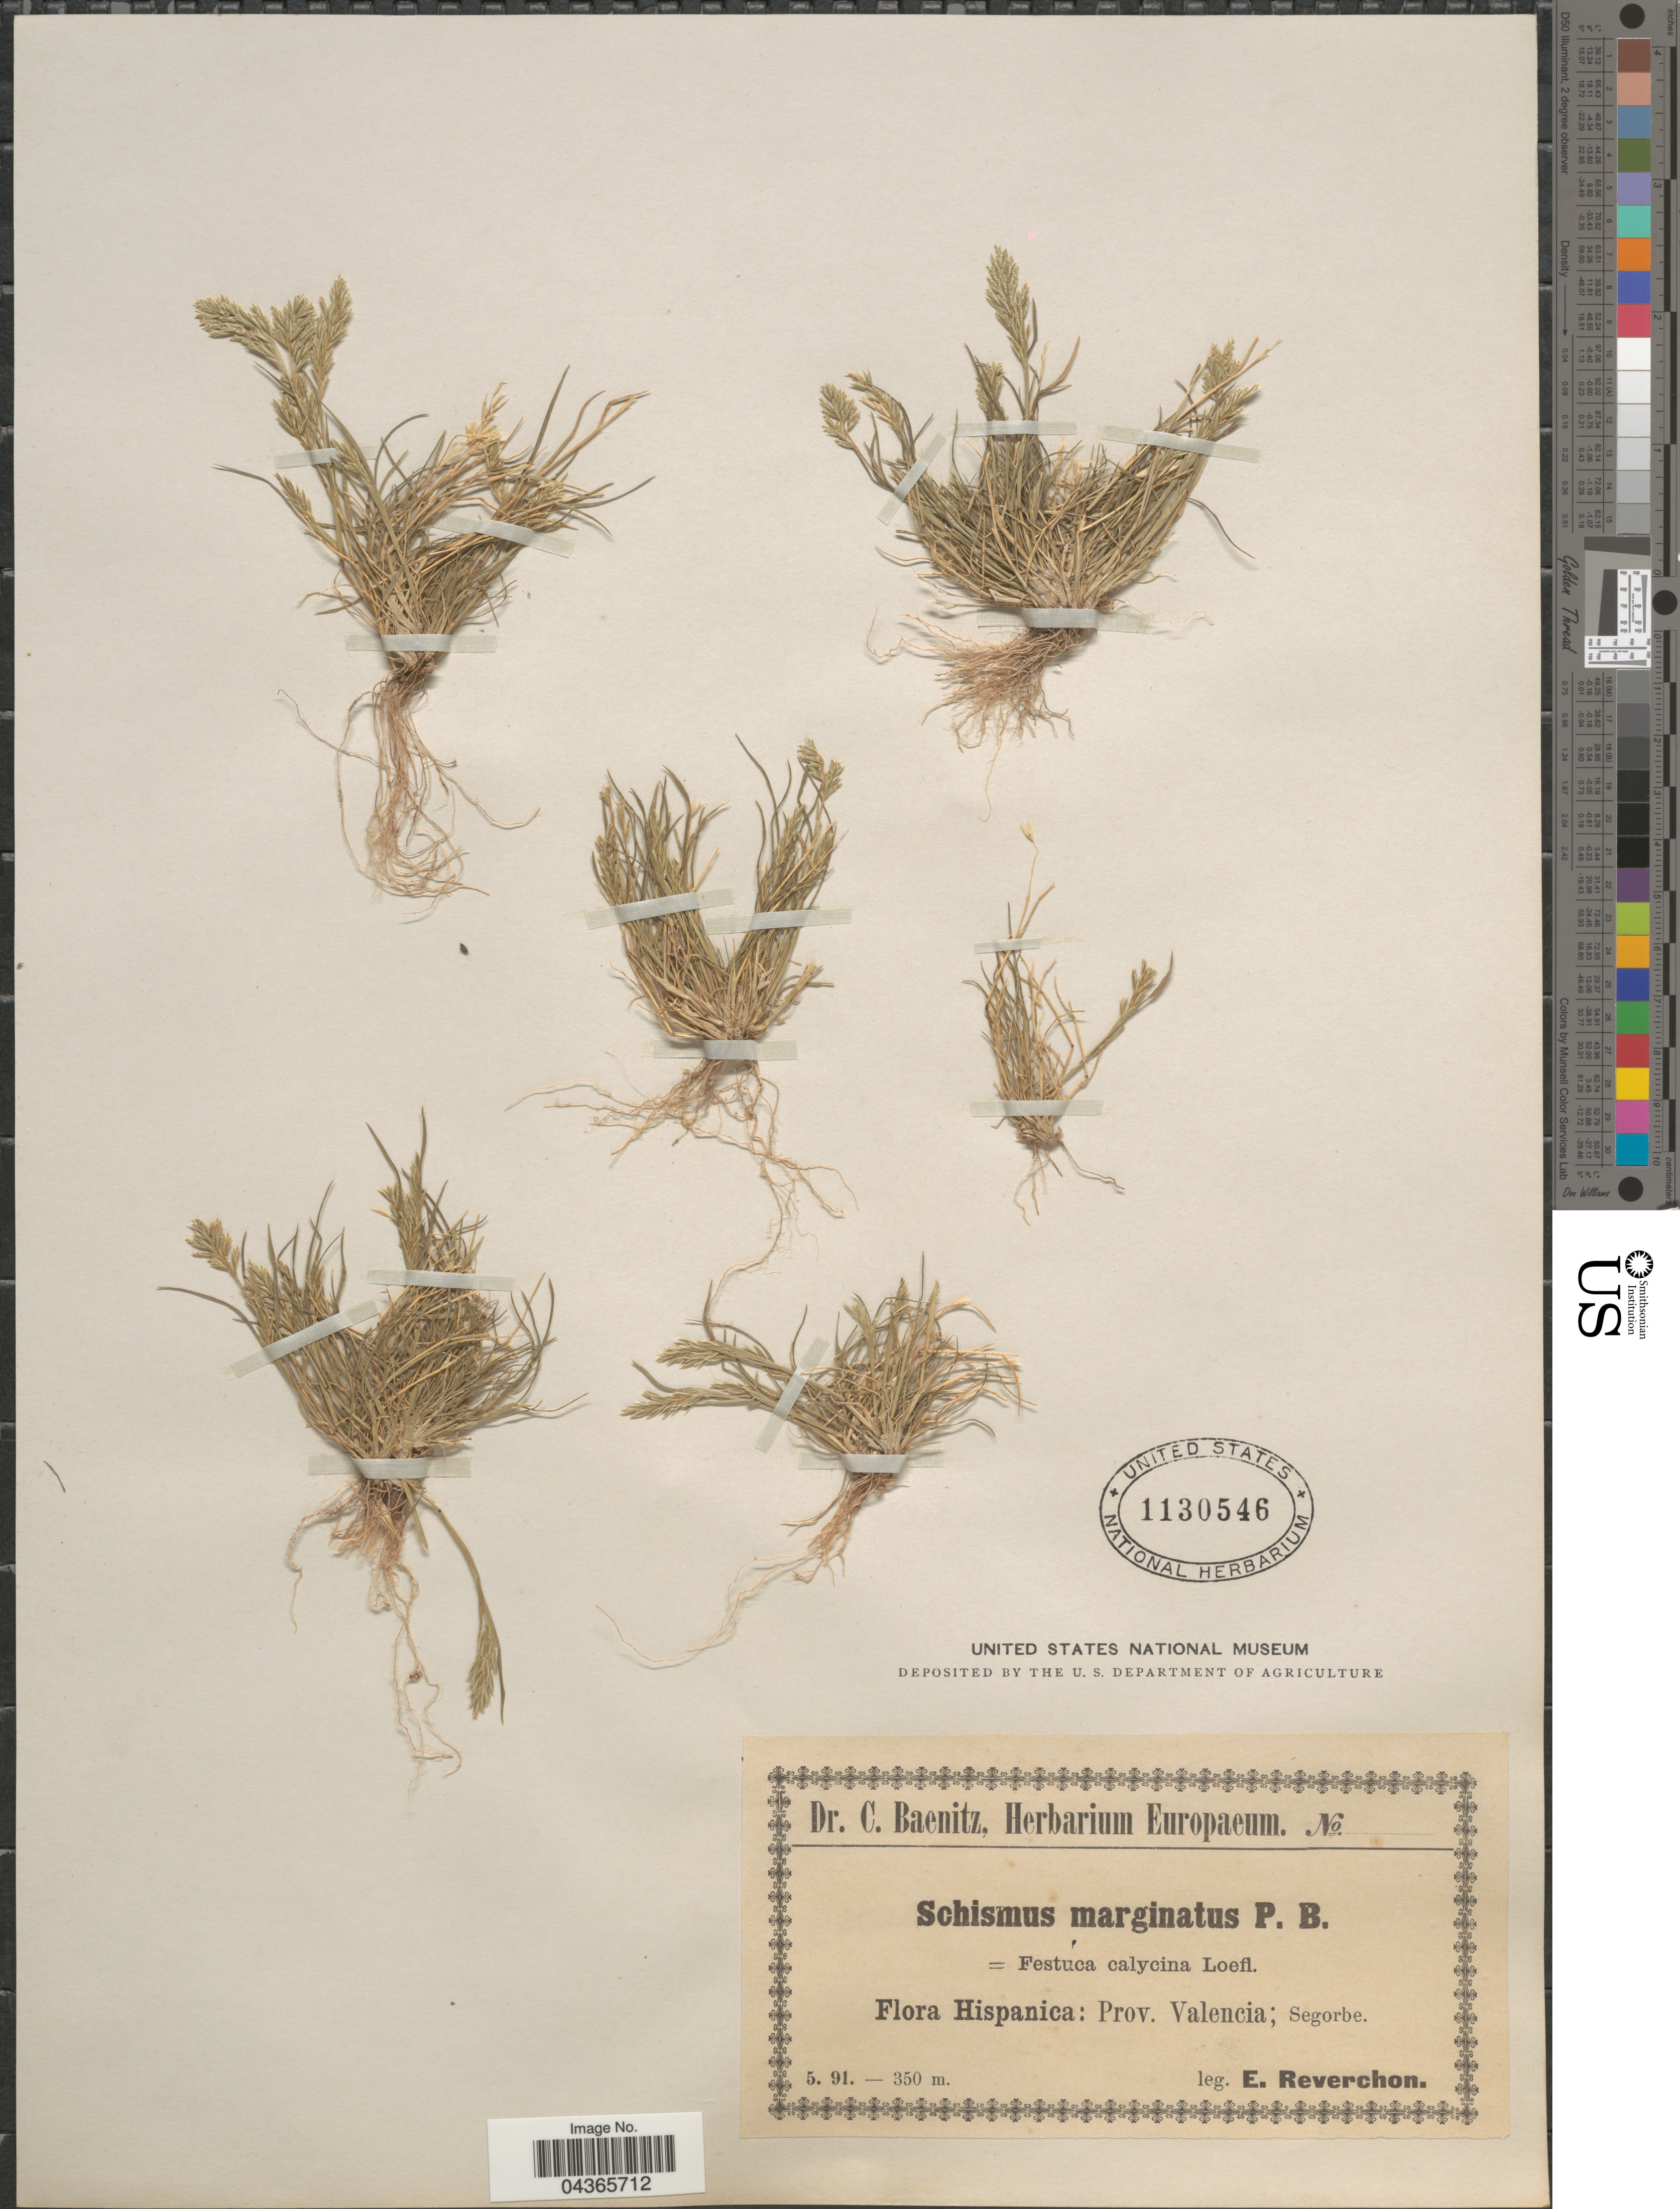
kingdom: Plantae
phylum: Tracheophyta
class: Liliopsida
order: Poales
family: Poaceae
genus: Schismus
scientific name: Schismus barbatus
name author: (L.) Thell.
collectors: E. Reverchon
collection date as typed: Transcribed d/m/y: /5/91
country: Spain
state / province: Valenciana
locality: Hispanica: Prov. Valencia; Segorbe.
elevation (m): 350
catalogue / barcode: US 1130546